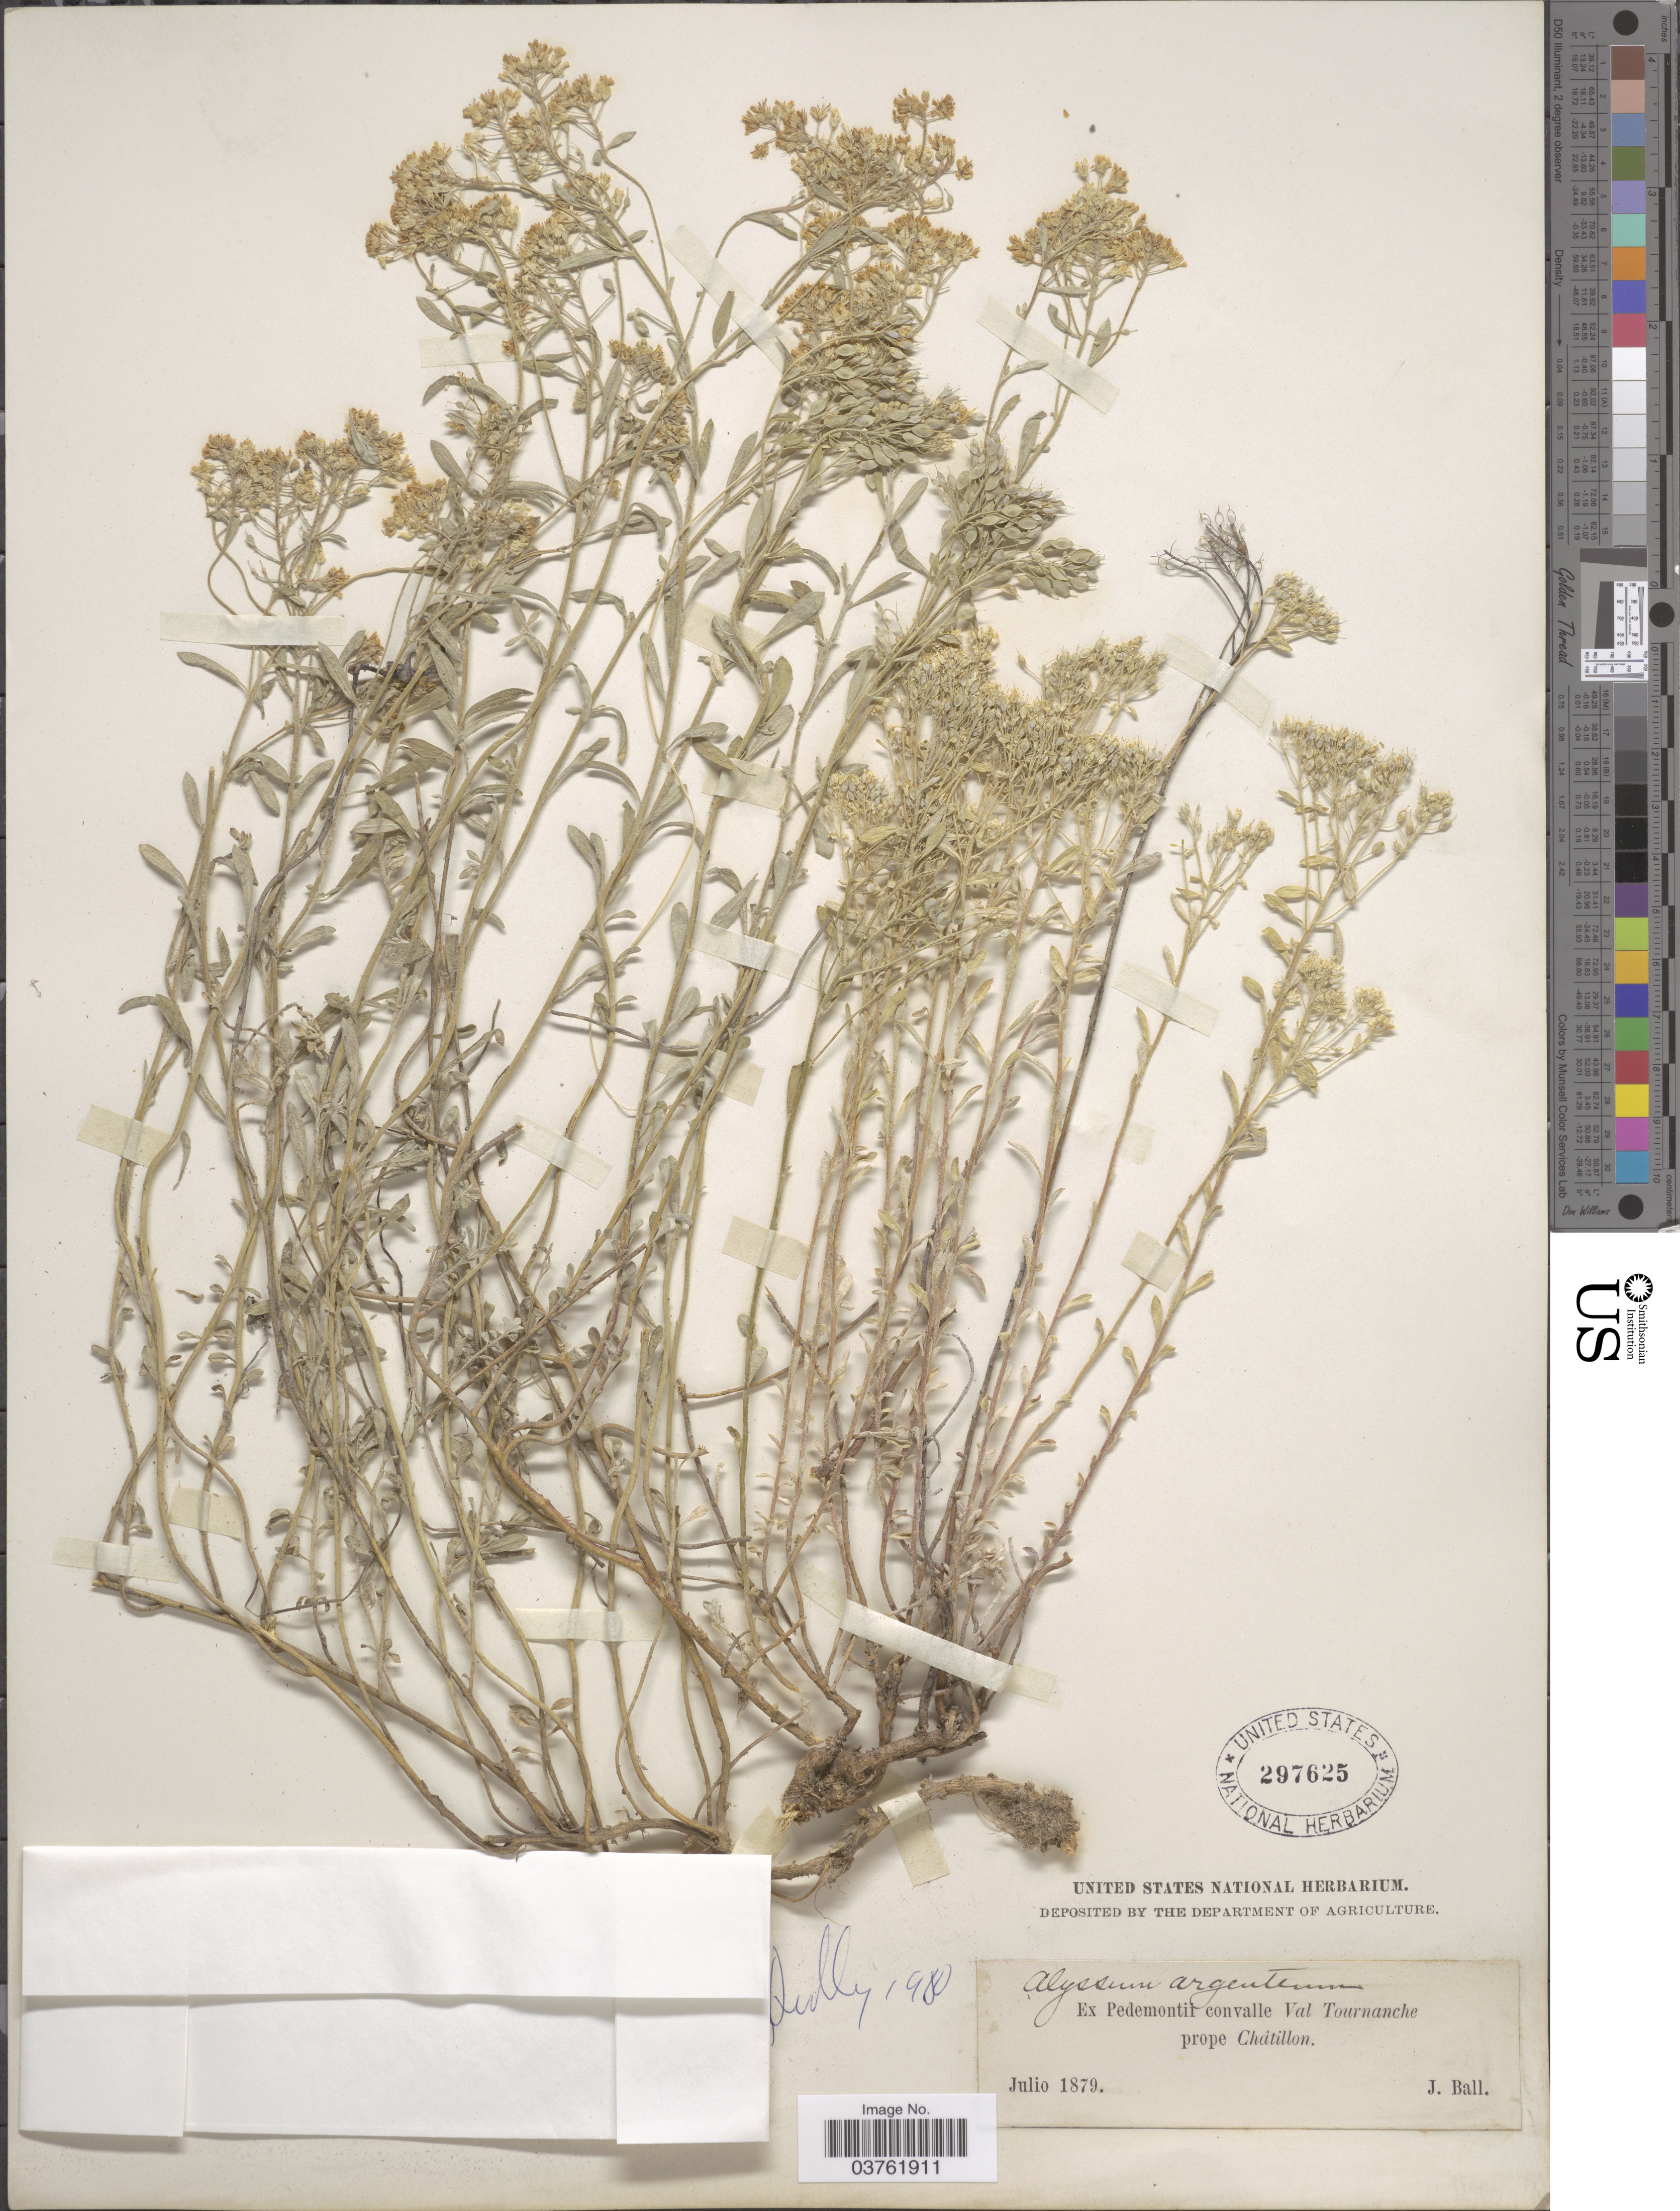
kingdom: Plantae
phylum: Tracheophyta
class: Magnoliopsida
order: Brassicales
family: Brassicaceae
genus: Alyssum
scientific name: Alyssum argenteum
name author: All.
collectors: J. Ball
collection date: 1879-07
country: Italy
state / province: Piedmont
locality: Ex Pedemontii convalle Val Tournanche prope Châtillon.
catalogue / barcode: US 297625